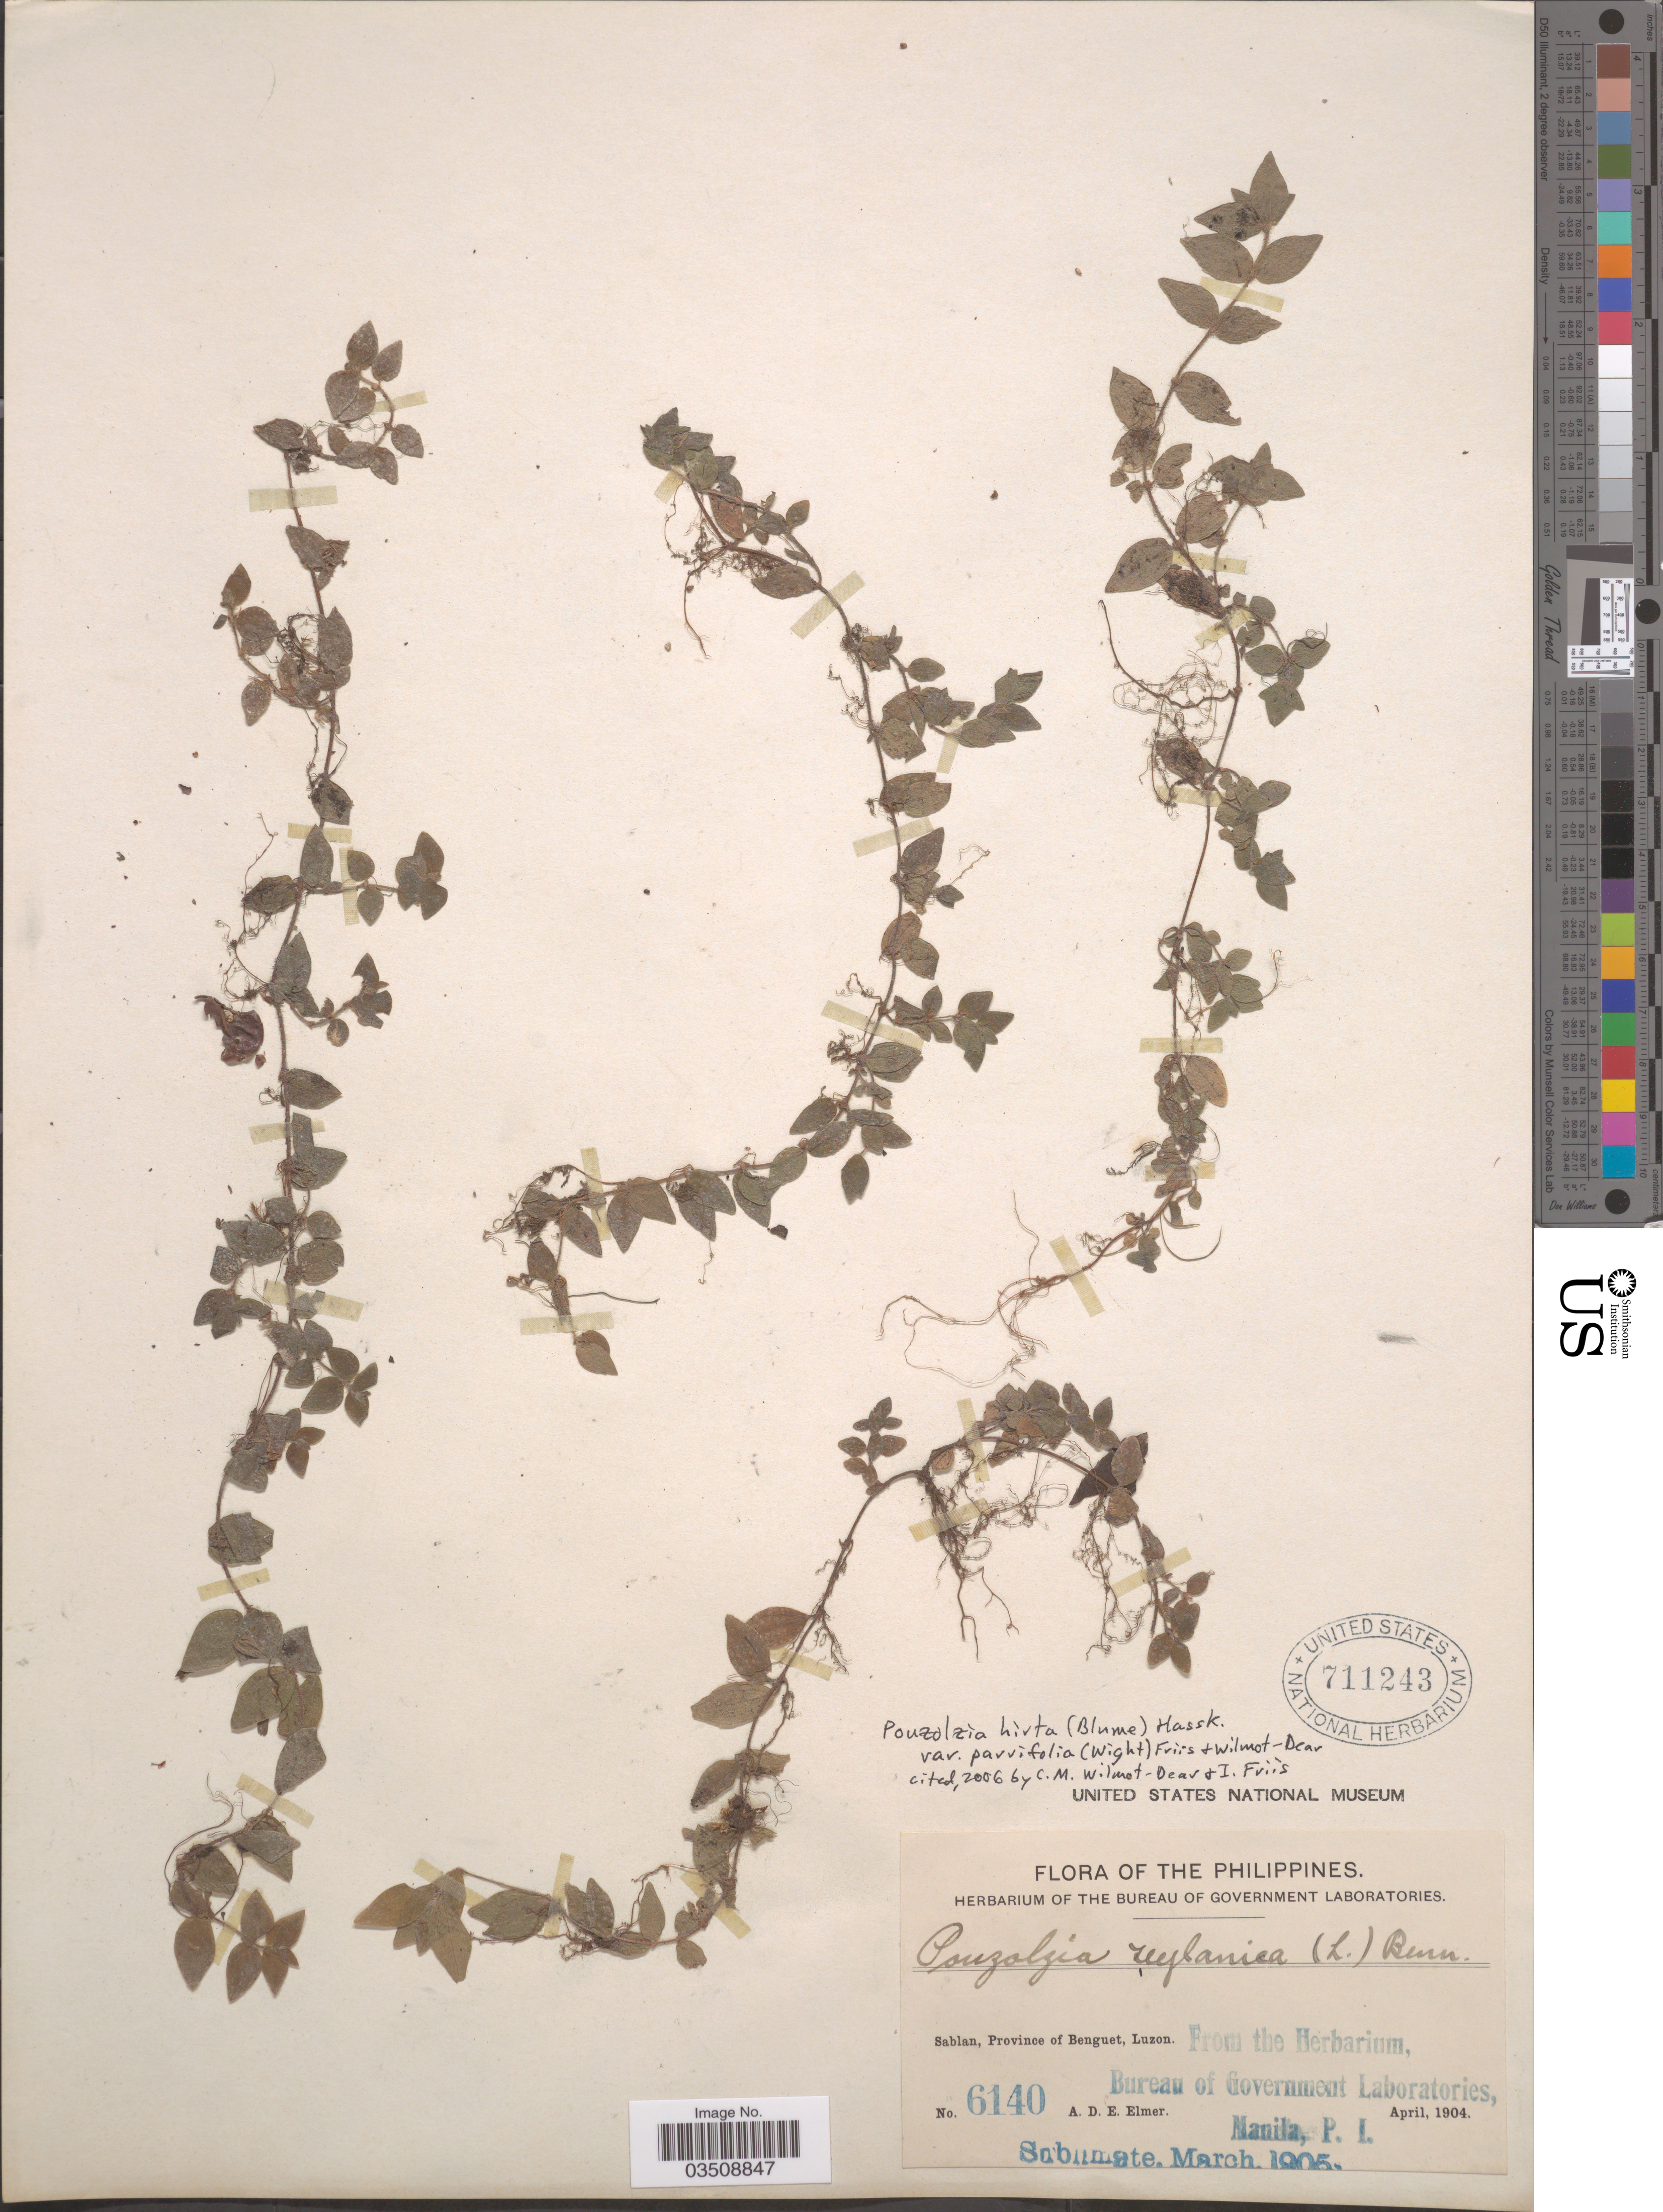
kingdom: Plantae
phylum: Tracheophyta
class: Magnoliopsida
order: Rosales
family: Urticaceae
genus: Gonostegia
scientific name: Gonostegia parvifolia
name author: (Wright) Miq.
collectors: A. D. E. Elmer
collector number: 6140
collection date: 1904-04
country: Philippines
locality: Sablan, Province of Benguet, Luzon.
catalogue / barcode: US 711243